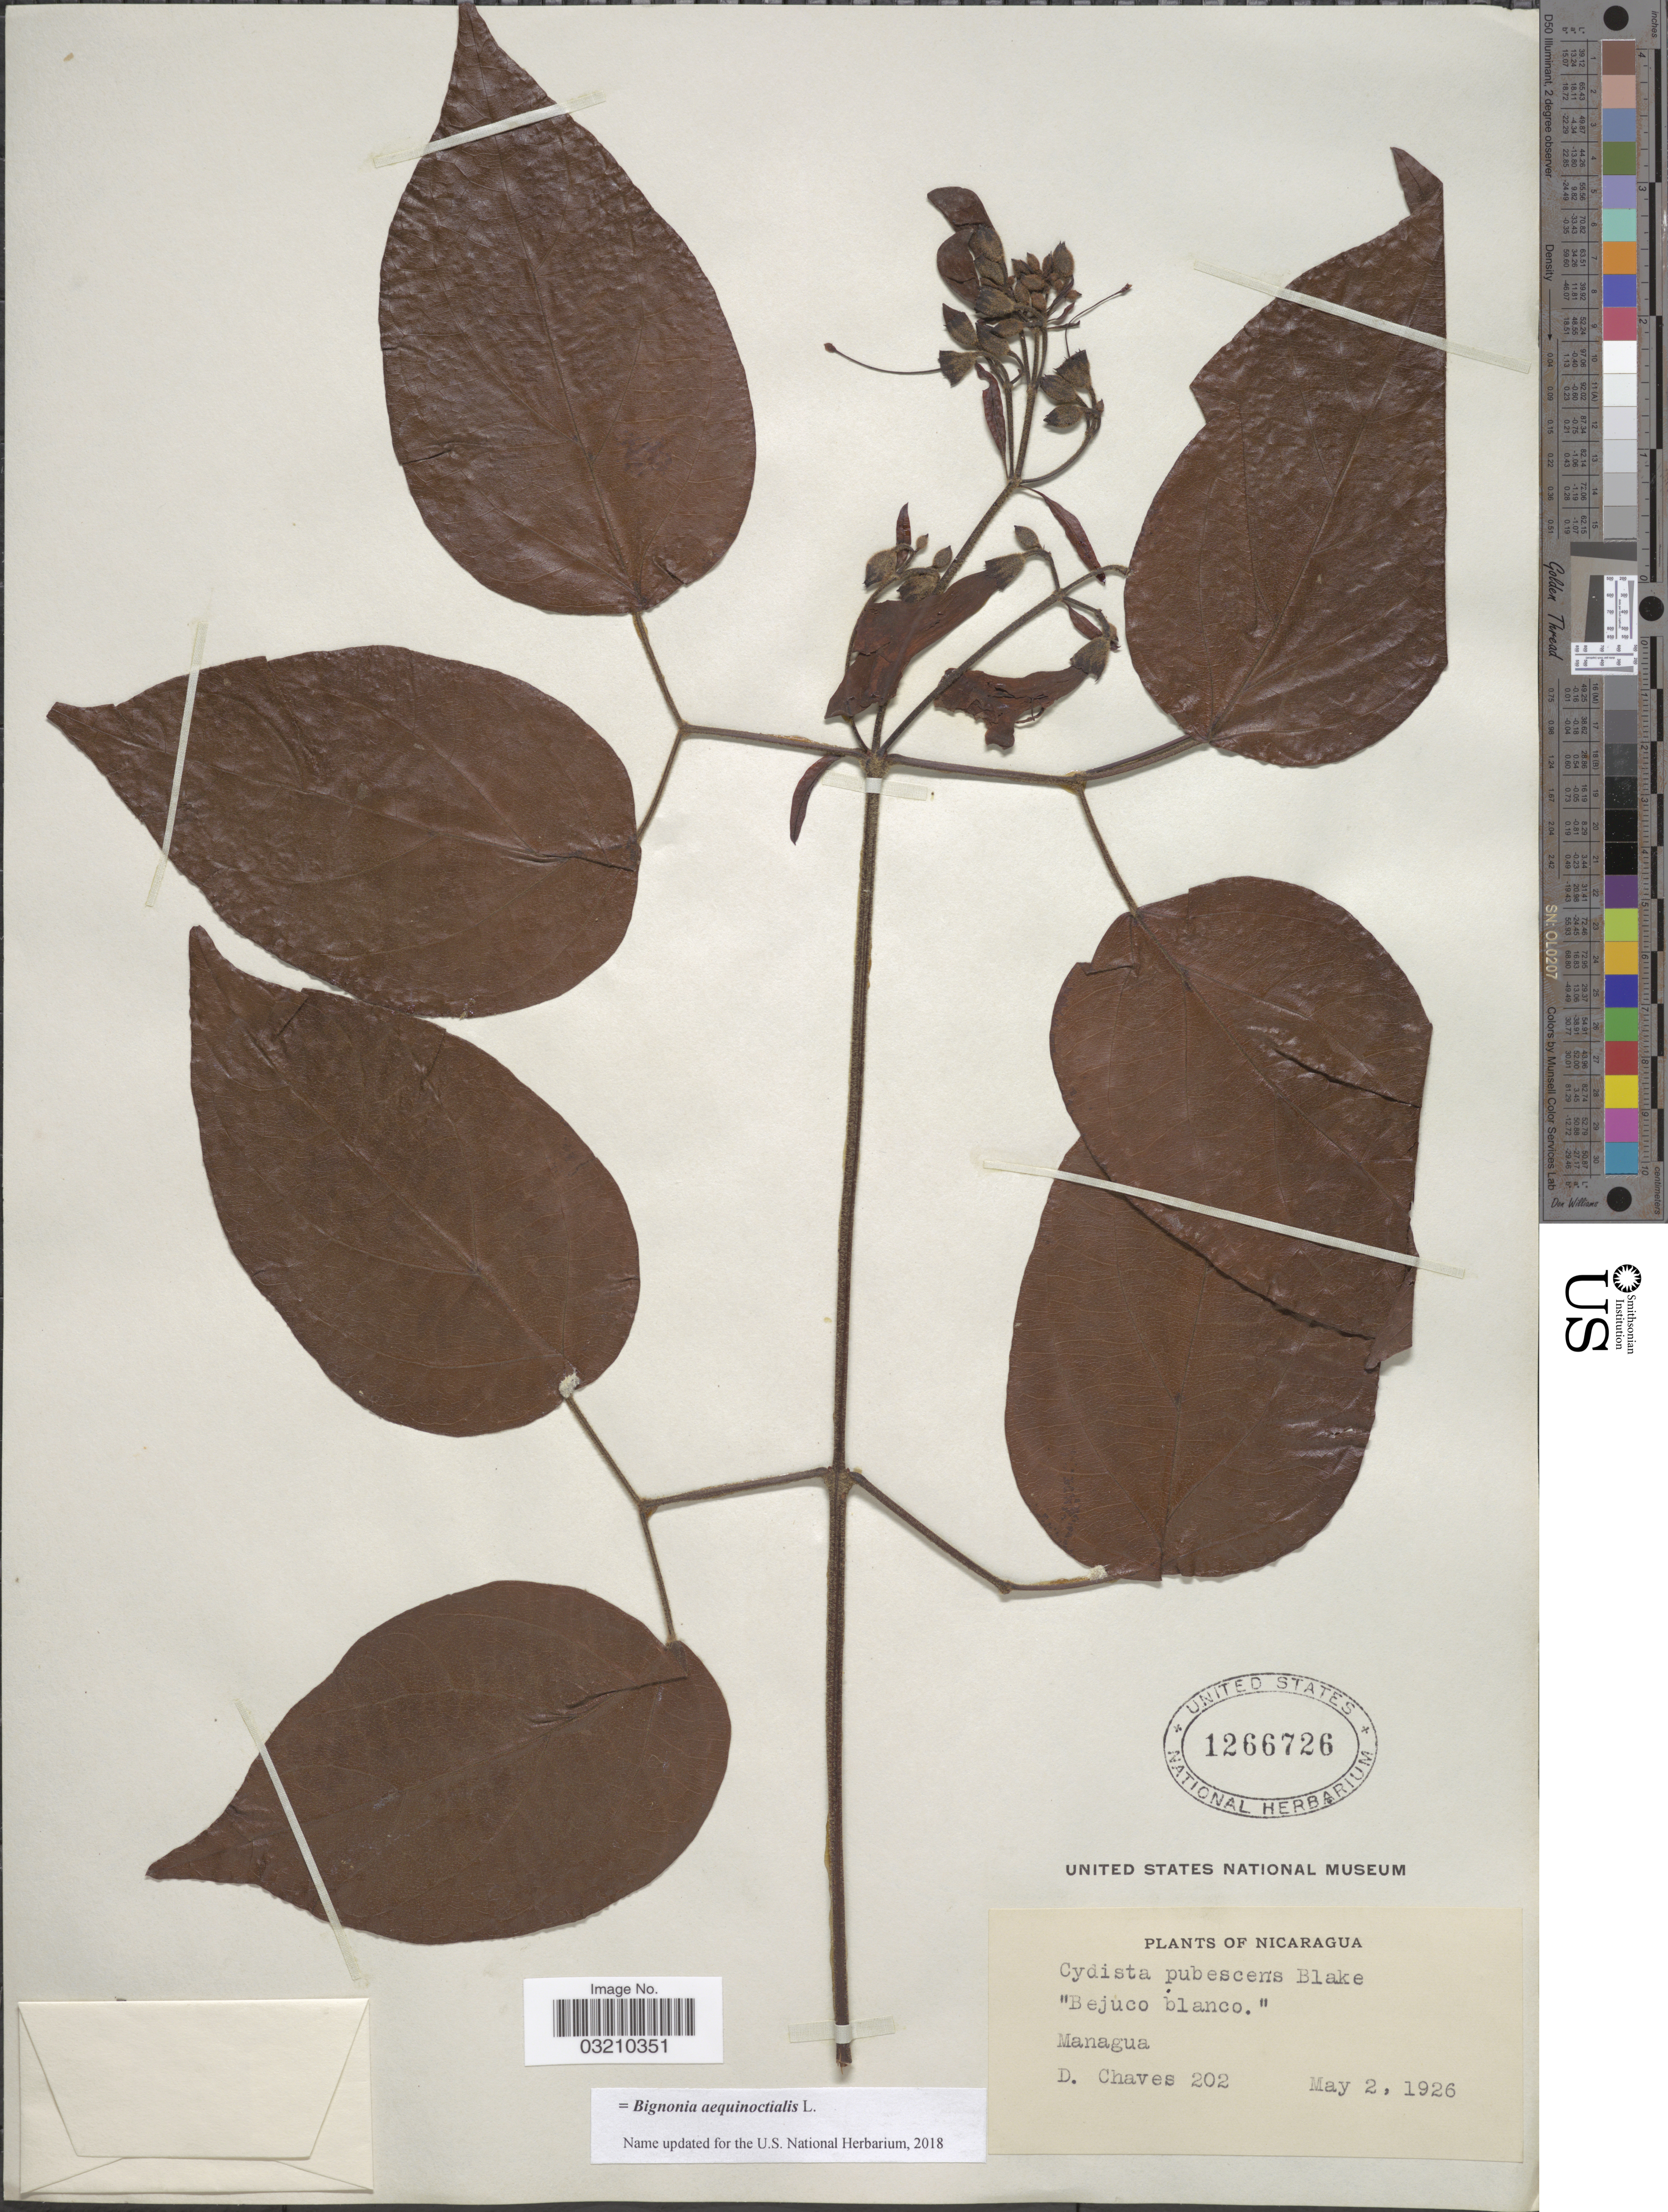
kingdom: Plantae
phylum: Tracheophyta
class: Magnoliopsida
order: Lamiales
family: Bignoniaceae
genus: Bignonia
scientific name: Bignonia aequinoctialis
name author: L.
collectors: D. Chaves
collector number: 202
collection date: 1926-05-02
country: Nicaragua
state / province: Managua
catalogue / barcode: US 1266726